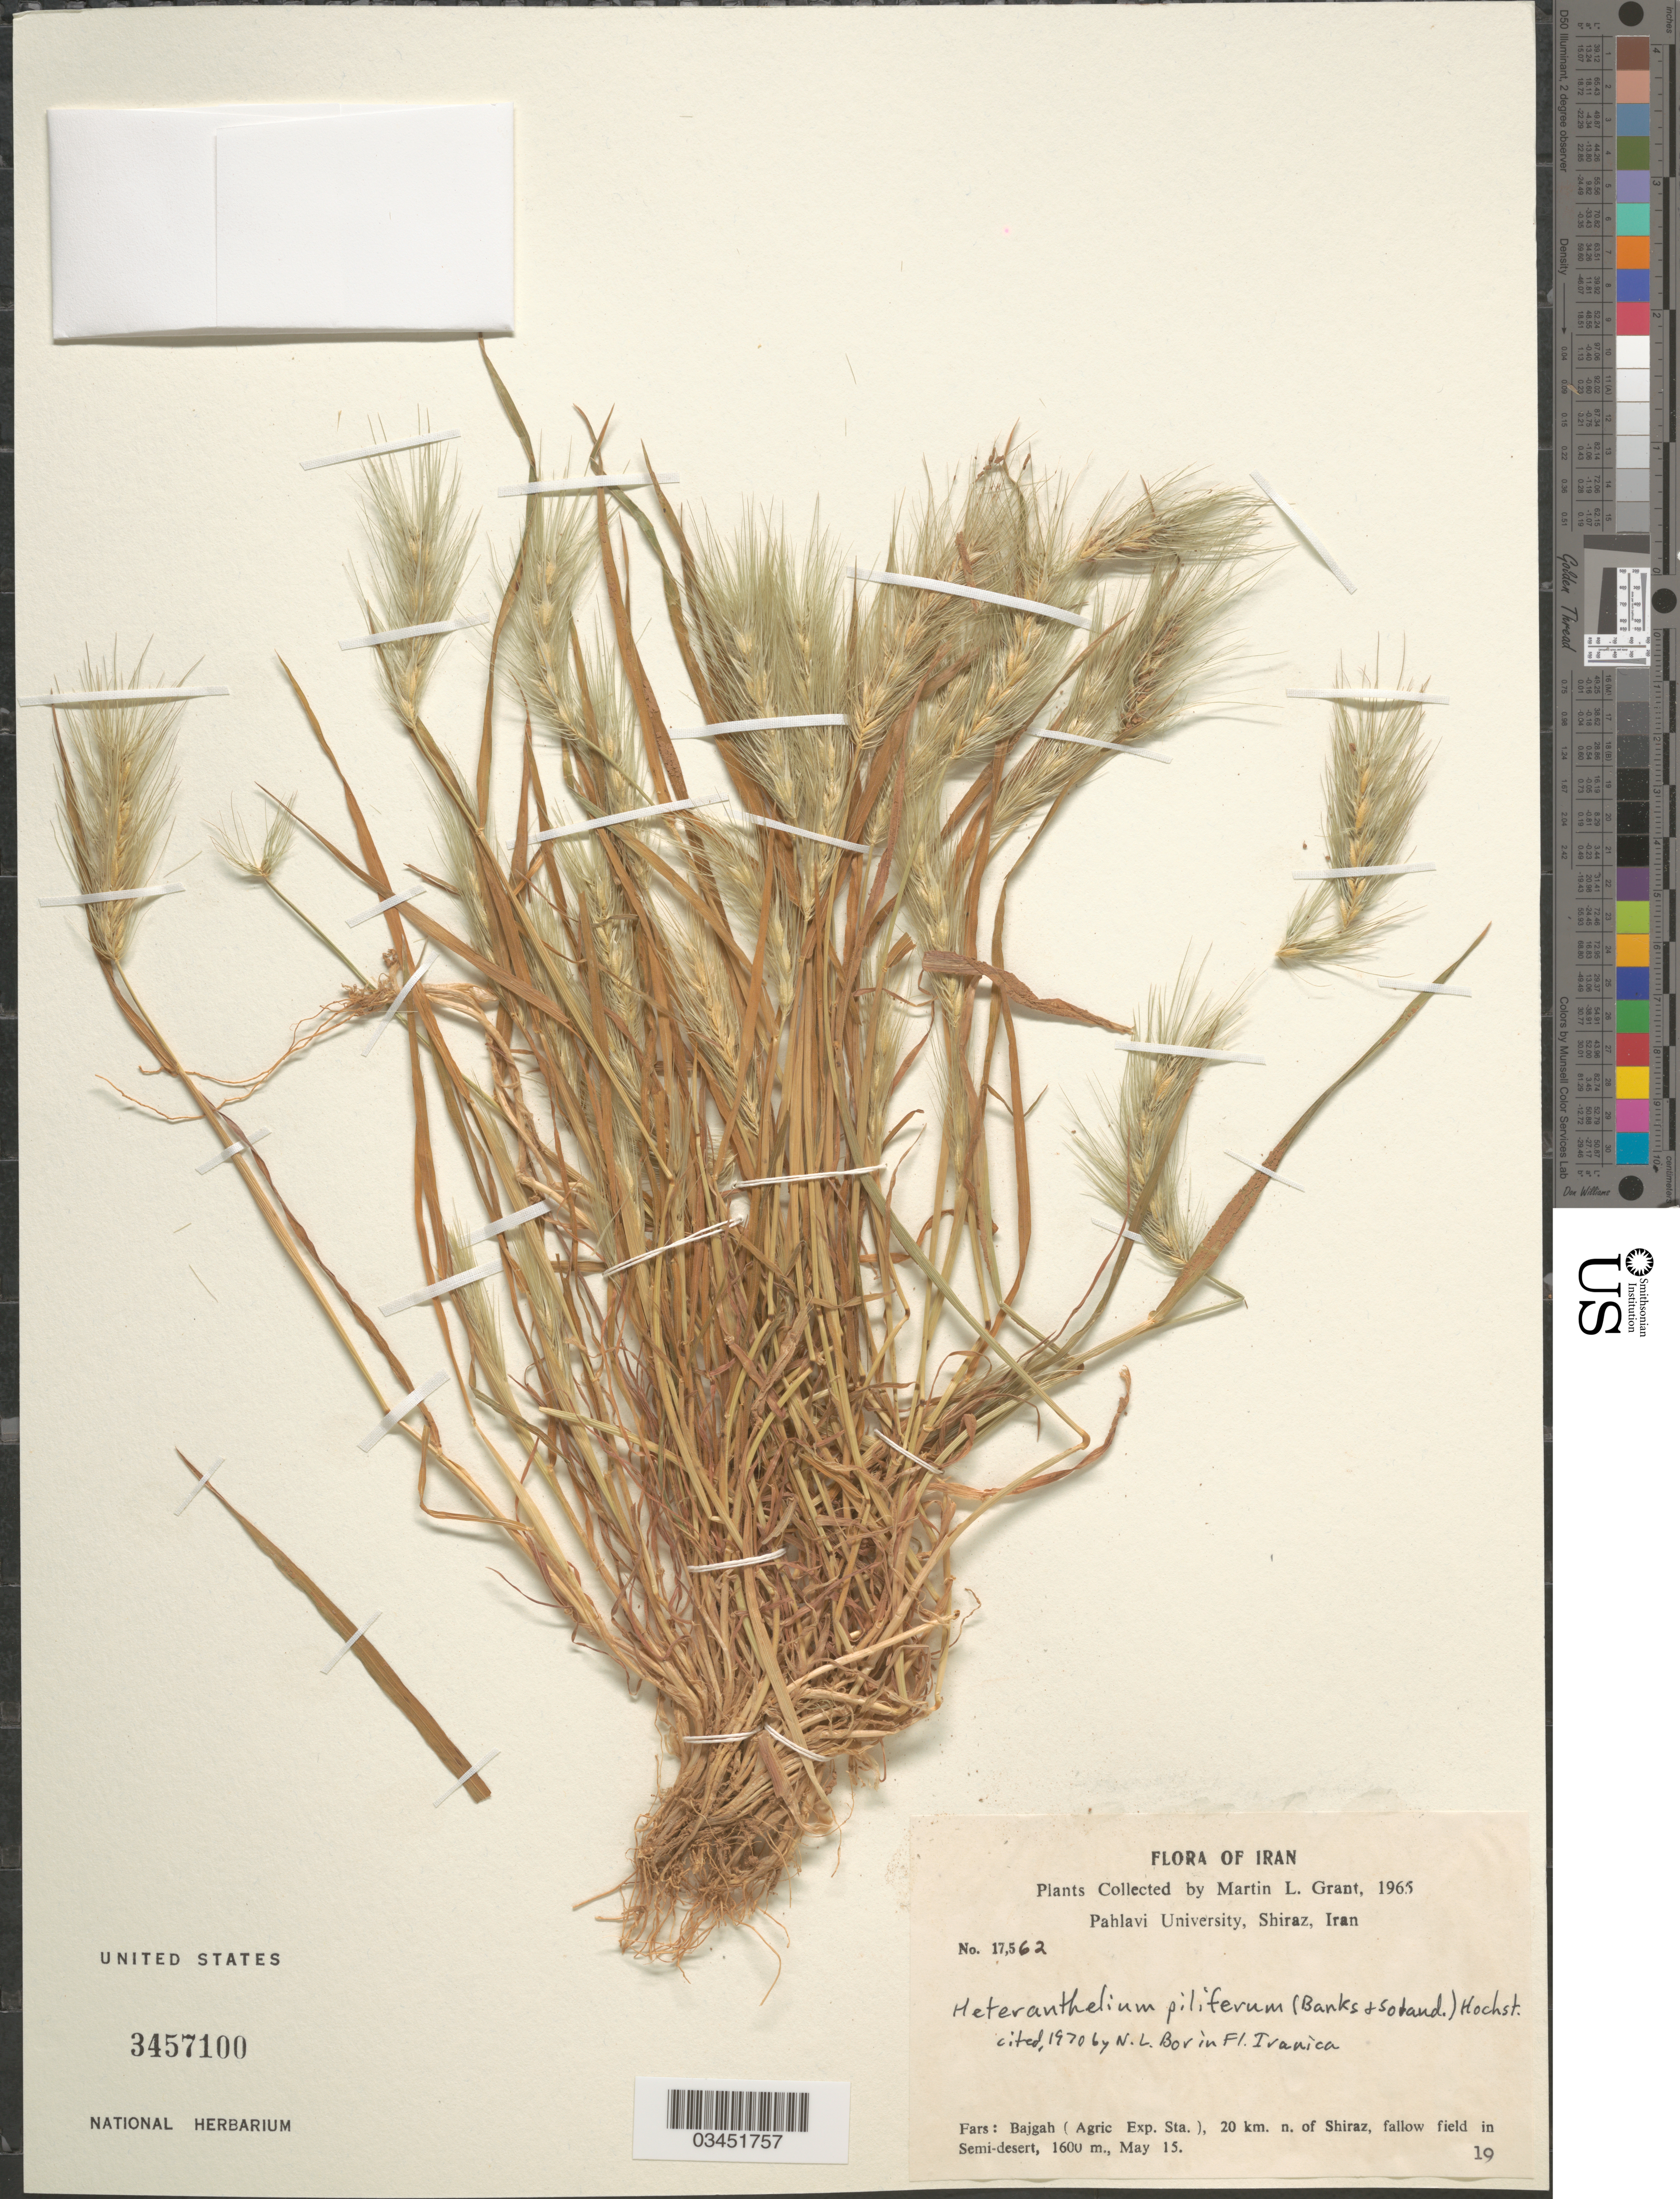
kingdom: Plantae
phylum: Tracheophyta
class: Liliopsida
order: Poales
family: Poaceae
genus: Heteranthelium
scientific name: Heteranthelium piliferum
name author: (Sol.) Hochst.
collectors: M. L. Grant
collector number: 17562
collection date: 1965-05-15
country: Iran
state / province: Fars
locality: Bajgah (Agric Exp. Sta.), 20 km. n. of Shiraz, fallow field in Semi-desert.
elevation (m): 1600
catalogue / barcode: US 3457100